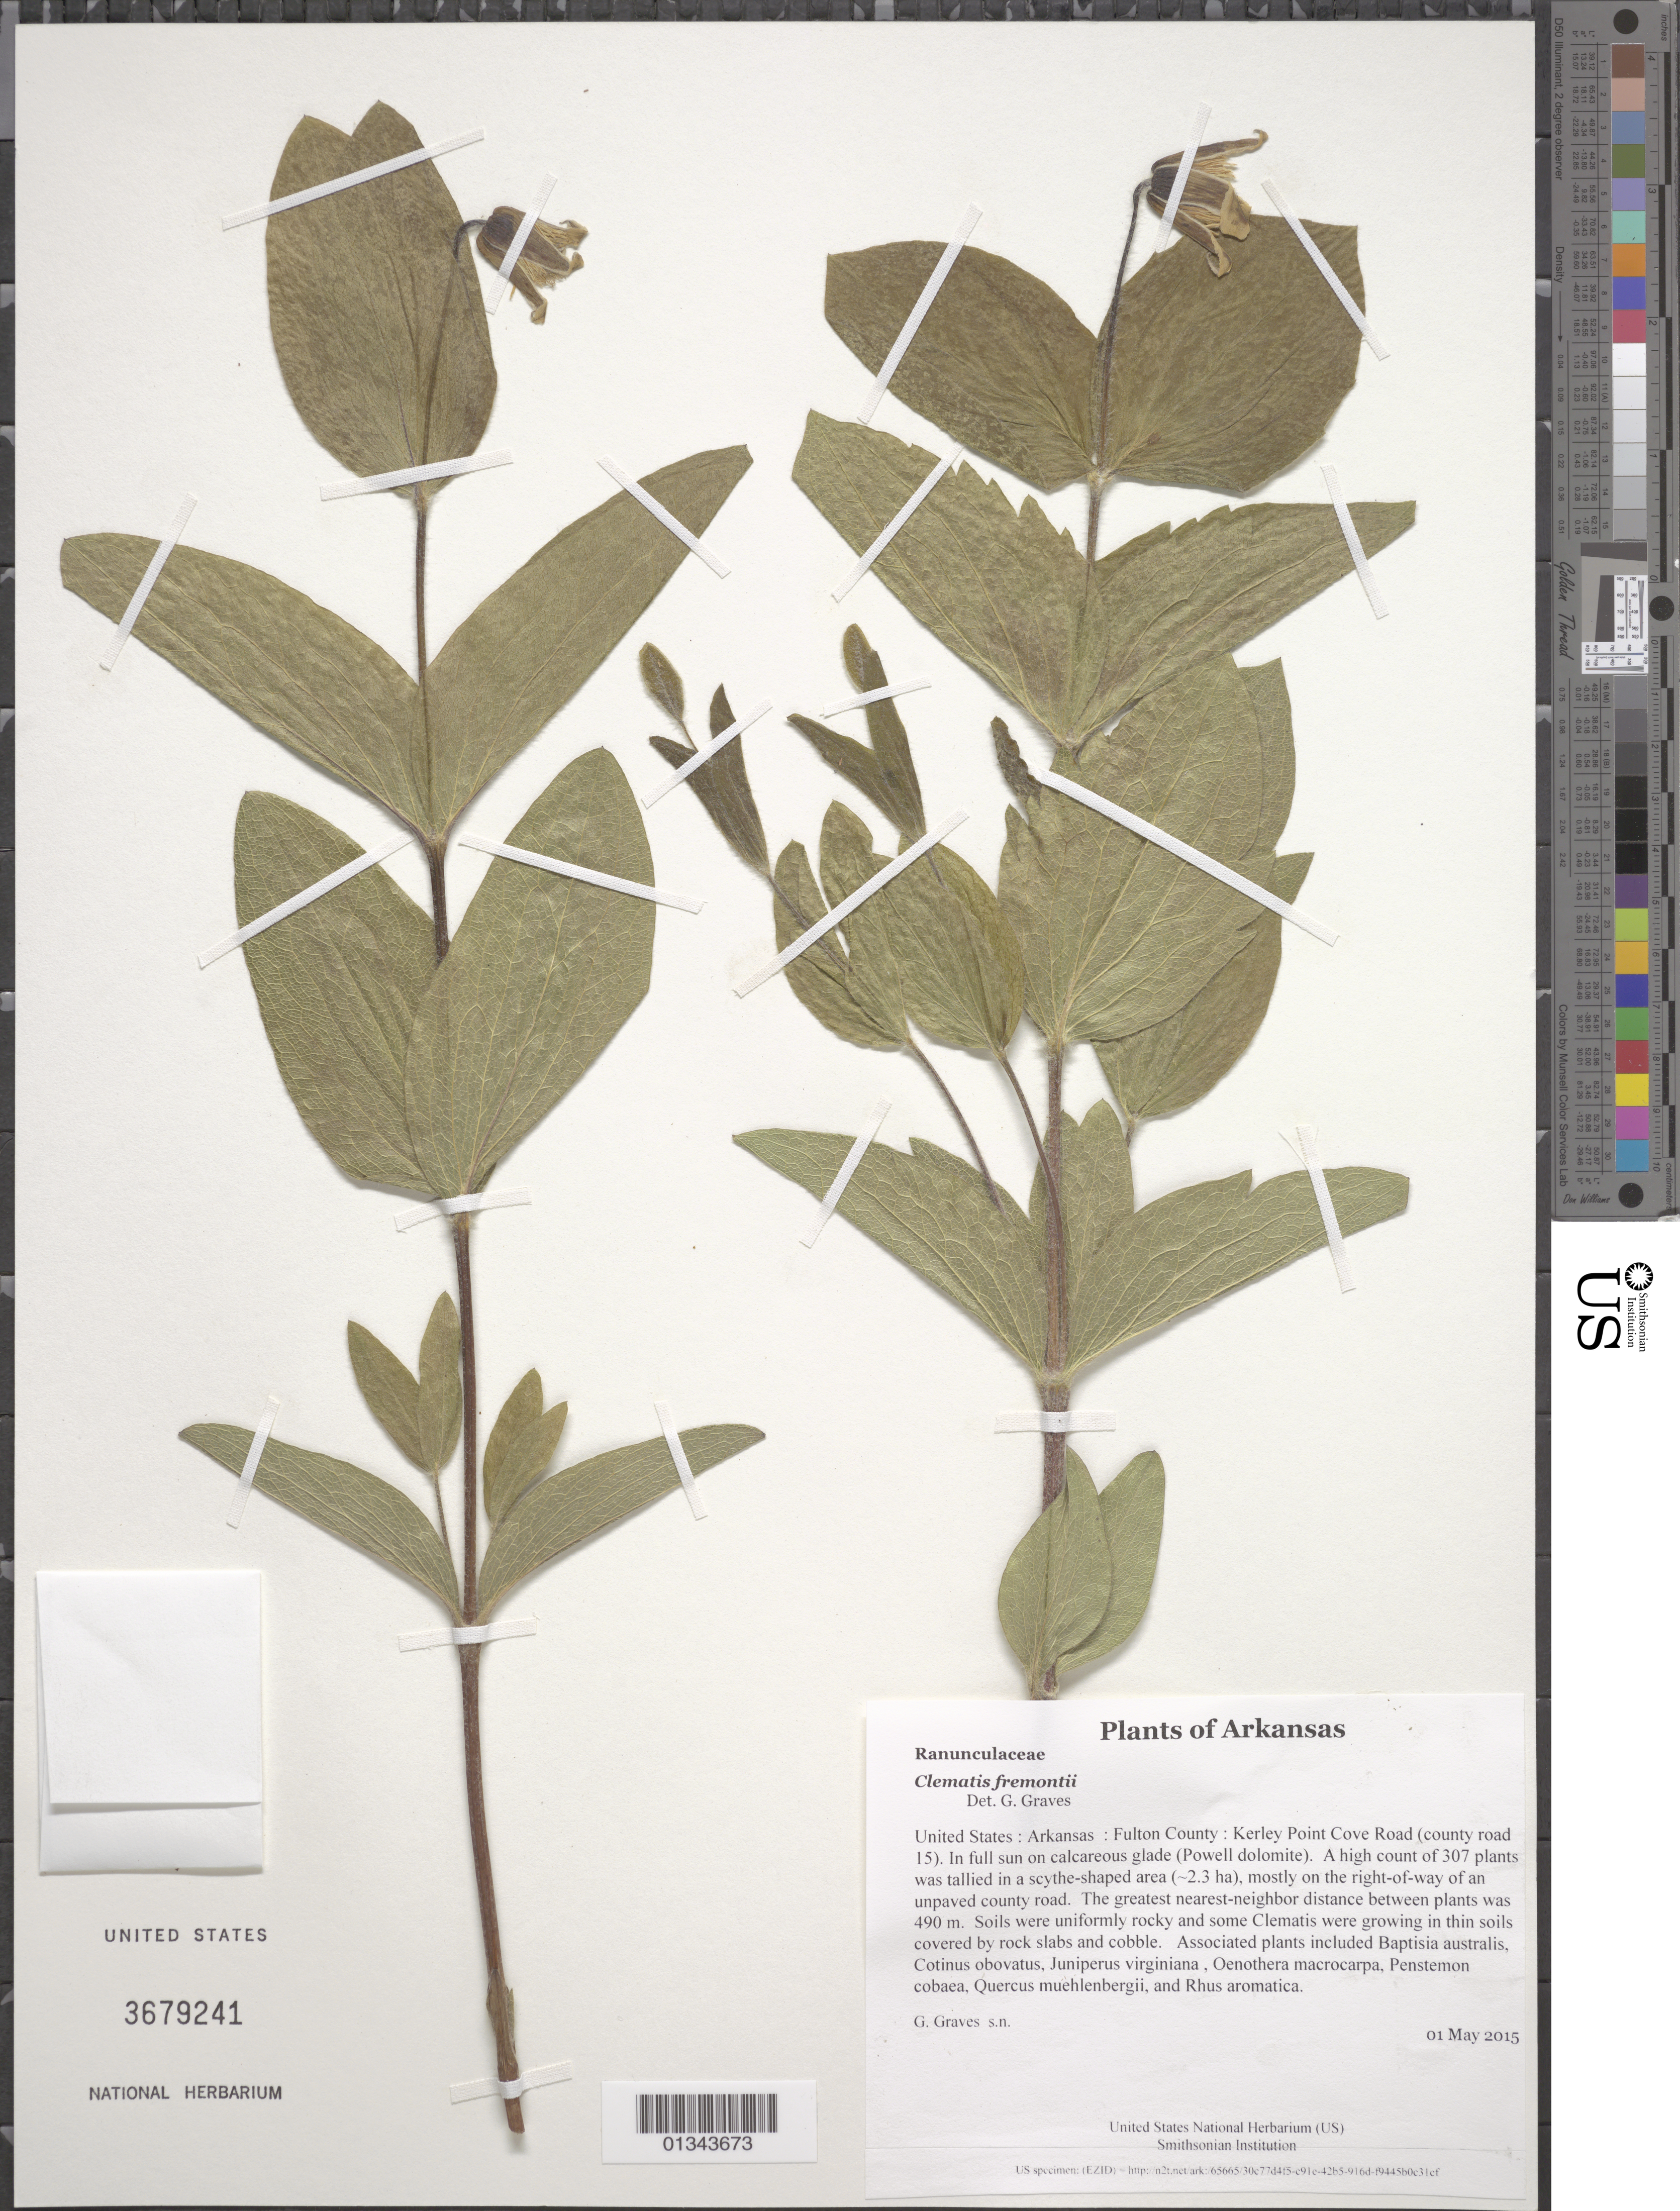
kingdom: Plantae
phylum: Tracheophyta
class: Magnoliopsida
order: Ranunculales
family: Ranunculaceae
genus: Clematis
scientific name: Clematis fremontii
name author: S. Watson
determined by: Graves, G.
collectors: G. Graves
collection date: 2015-05-01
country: United States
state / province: Arkansas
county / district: Fulton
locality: Kerley Point Cove Road (county road 15)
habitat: In full sun on calcareous glade (Powell dolomite). A high count of 307 plants was tallied in a scythe-shaped area (~2.3 ha), mostly on the right-of-way of an unpaved county road. The greatest nearest-neighbor distance between plants was 490 m. Soils were uniformly rocky and some Clematis were growing in thin soils covered by rock slabs and cobble.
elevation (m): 228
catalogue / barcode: US 3679241